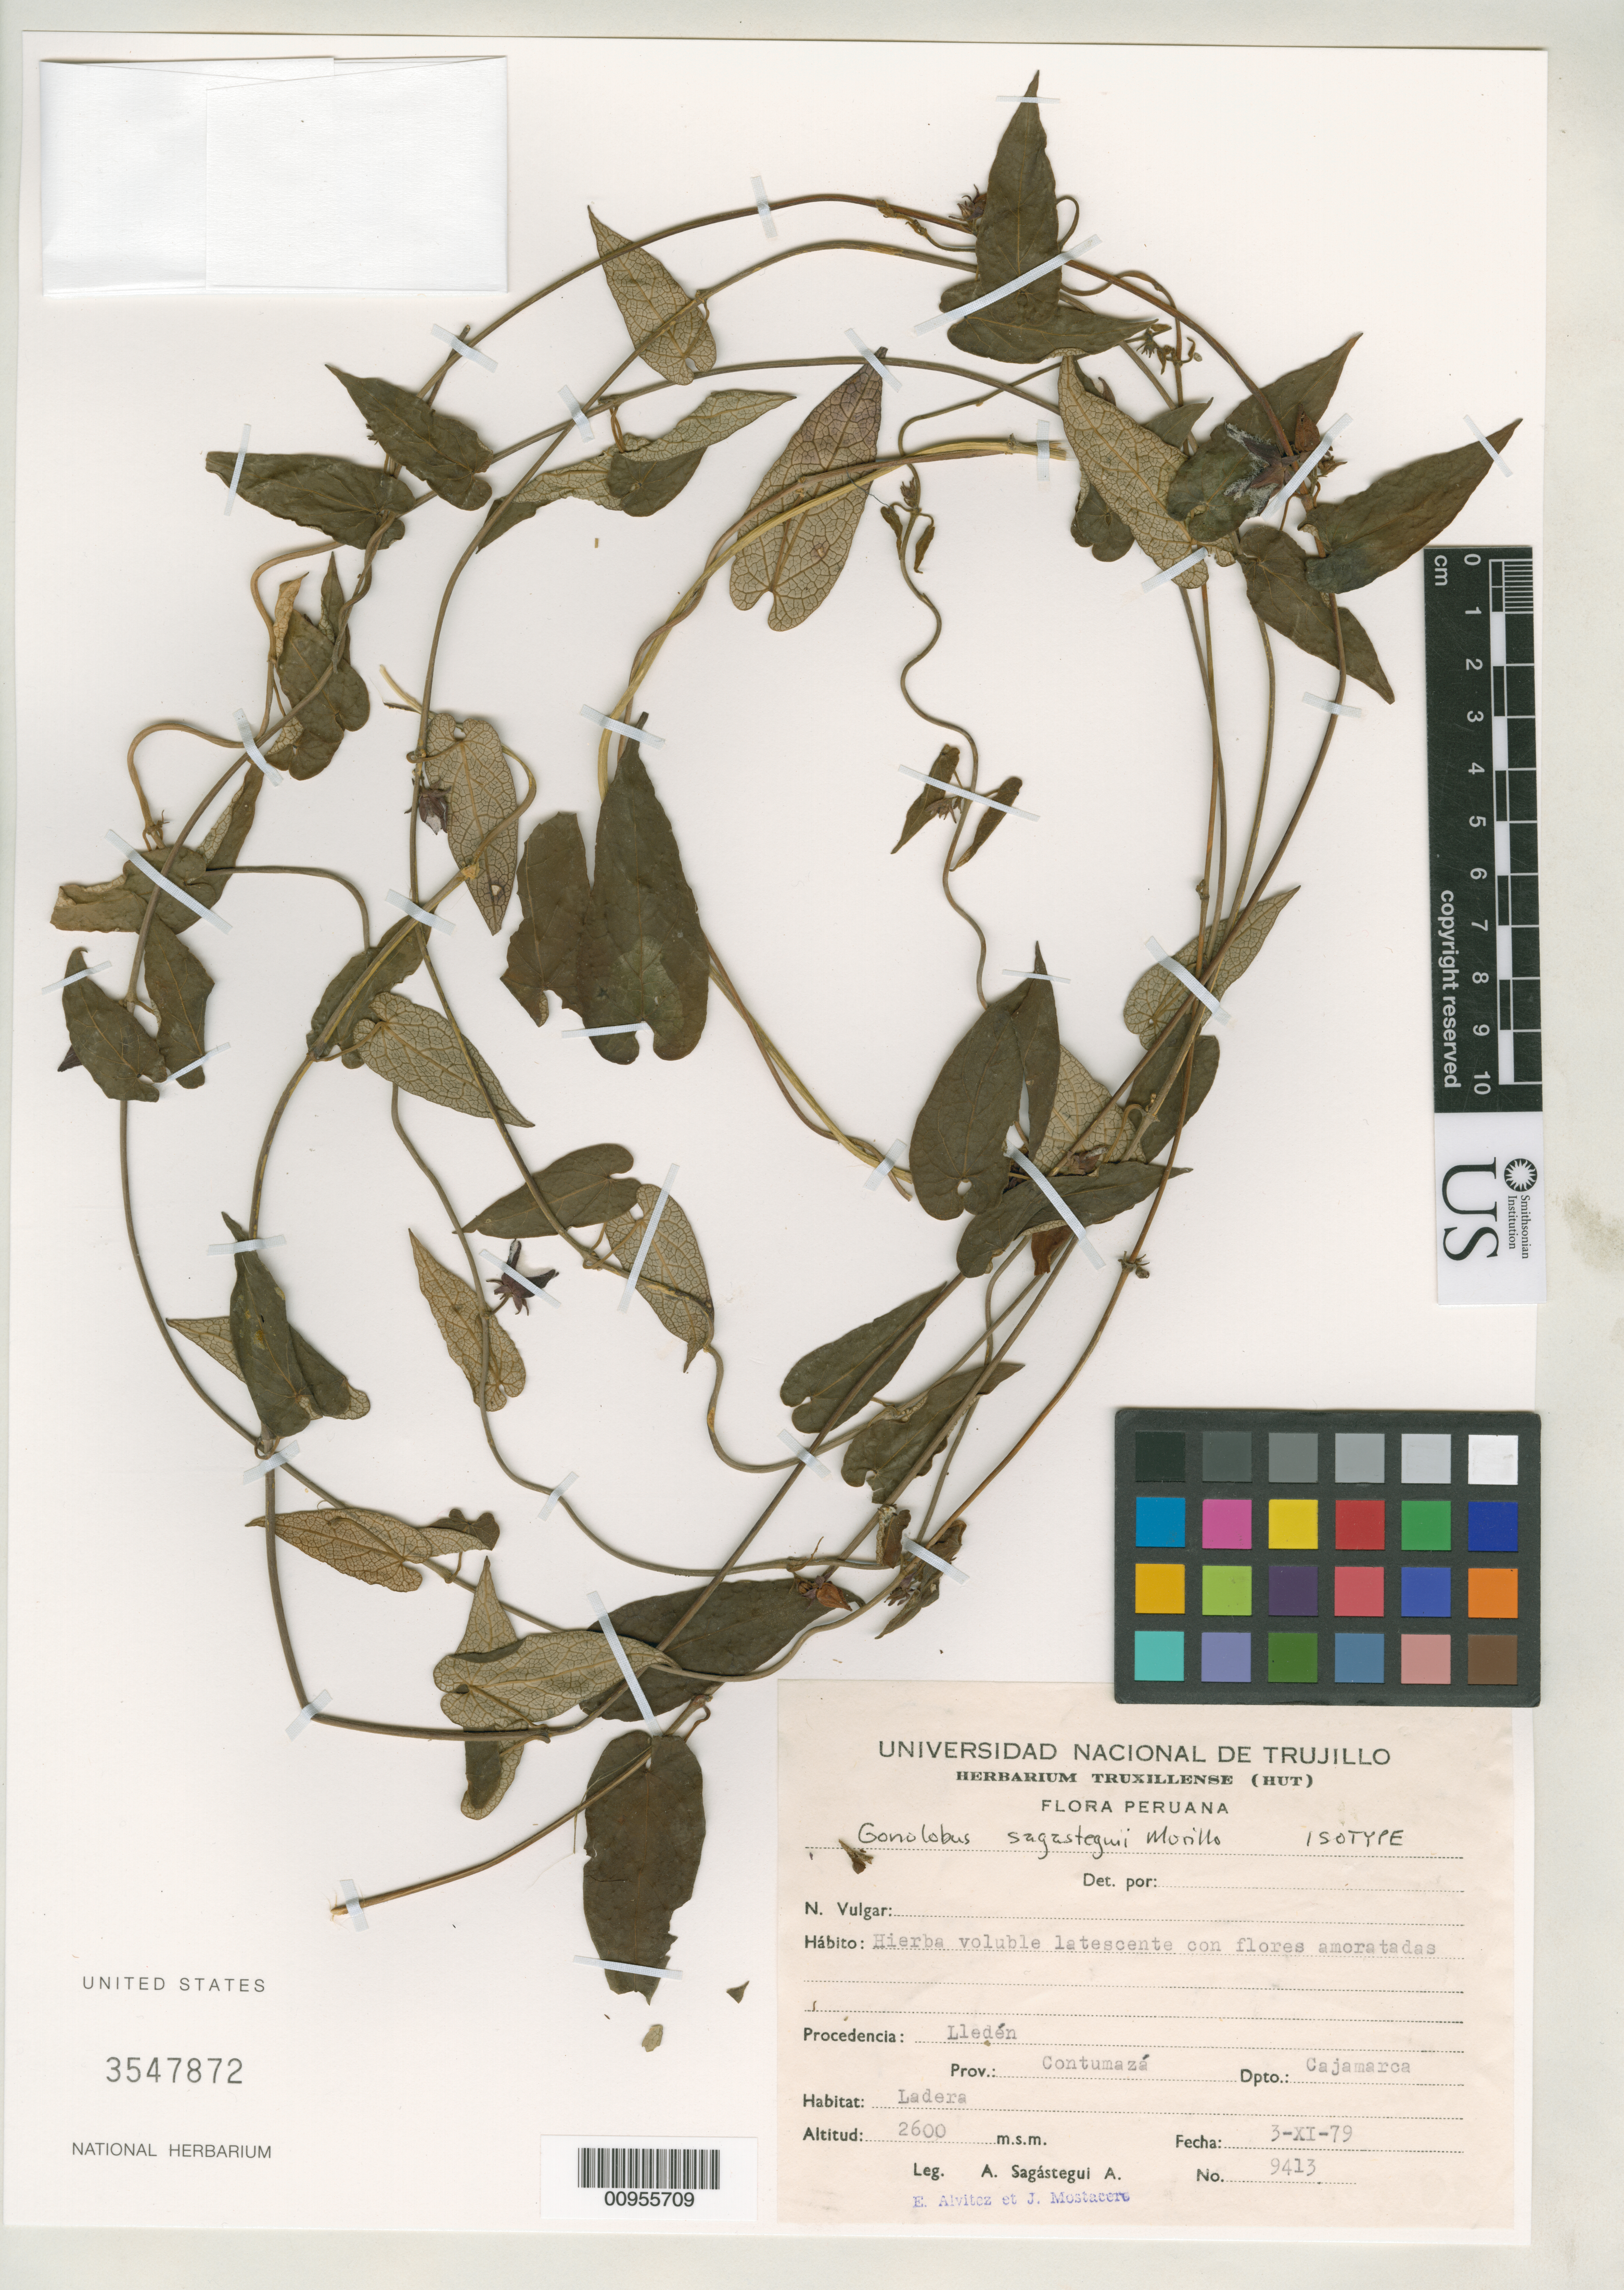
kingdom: Plantae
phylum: Tracheophyta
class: Magnoliopsida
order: Gentianales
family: Apocynaceae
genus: Gonolobus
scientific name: Gonolobus sagasteguii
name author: Morillo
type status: Isotype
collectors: A. Sagástegui A., E. Alvitez I. & J. Mostacero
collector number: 9413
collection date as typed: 03 Nov 1979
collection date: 1979-11-03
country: Peru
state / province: Cajamarca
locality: Procedencia: Lledén; Prov.: Contumazá; Dpto.: Cajamarca.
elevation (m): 2600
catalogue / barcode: US 3547872